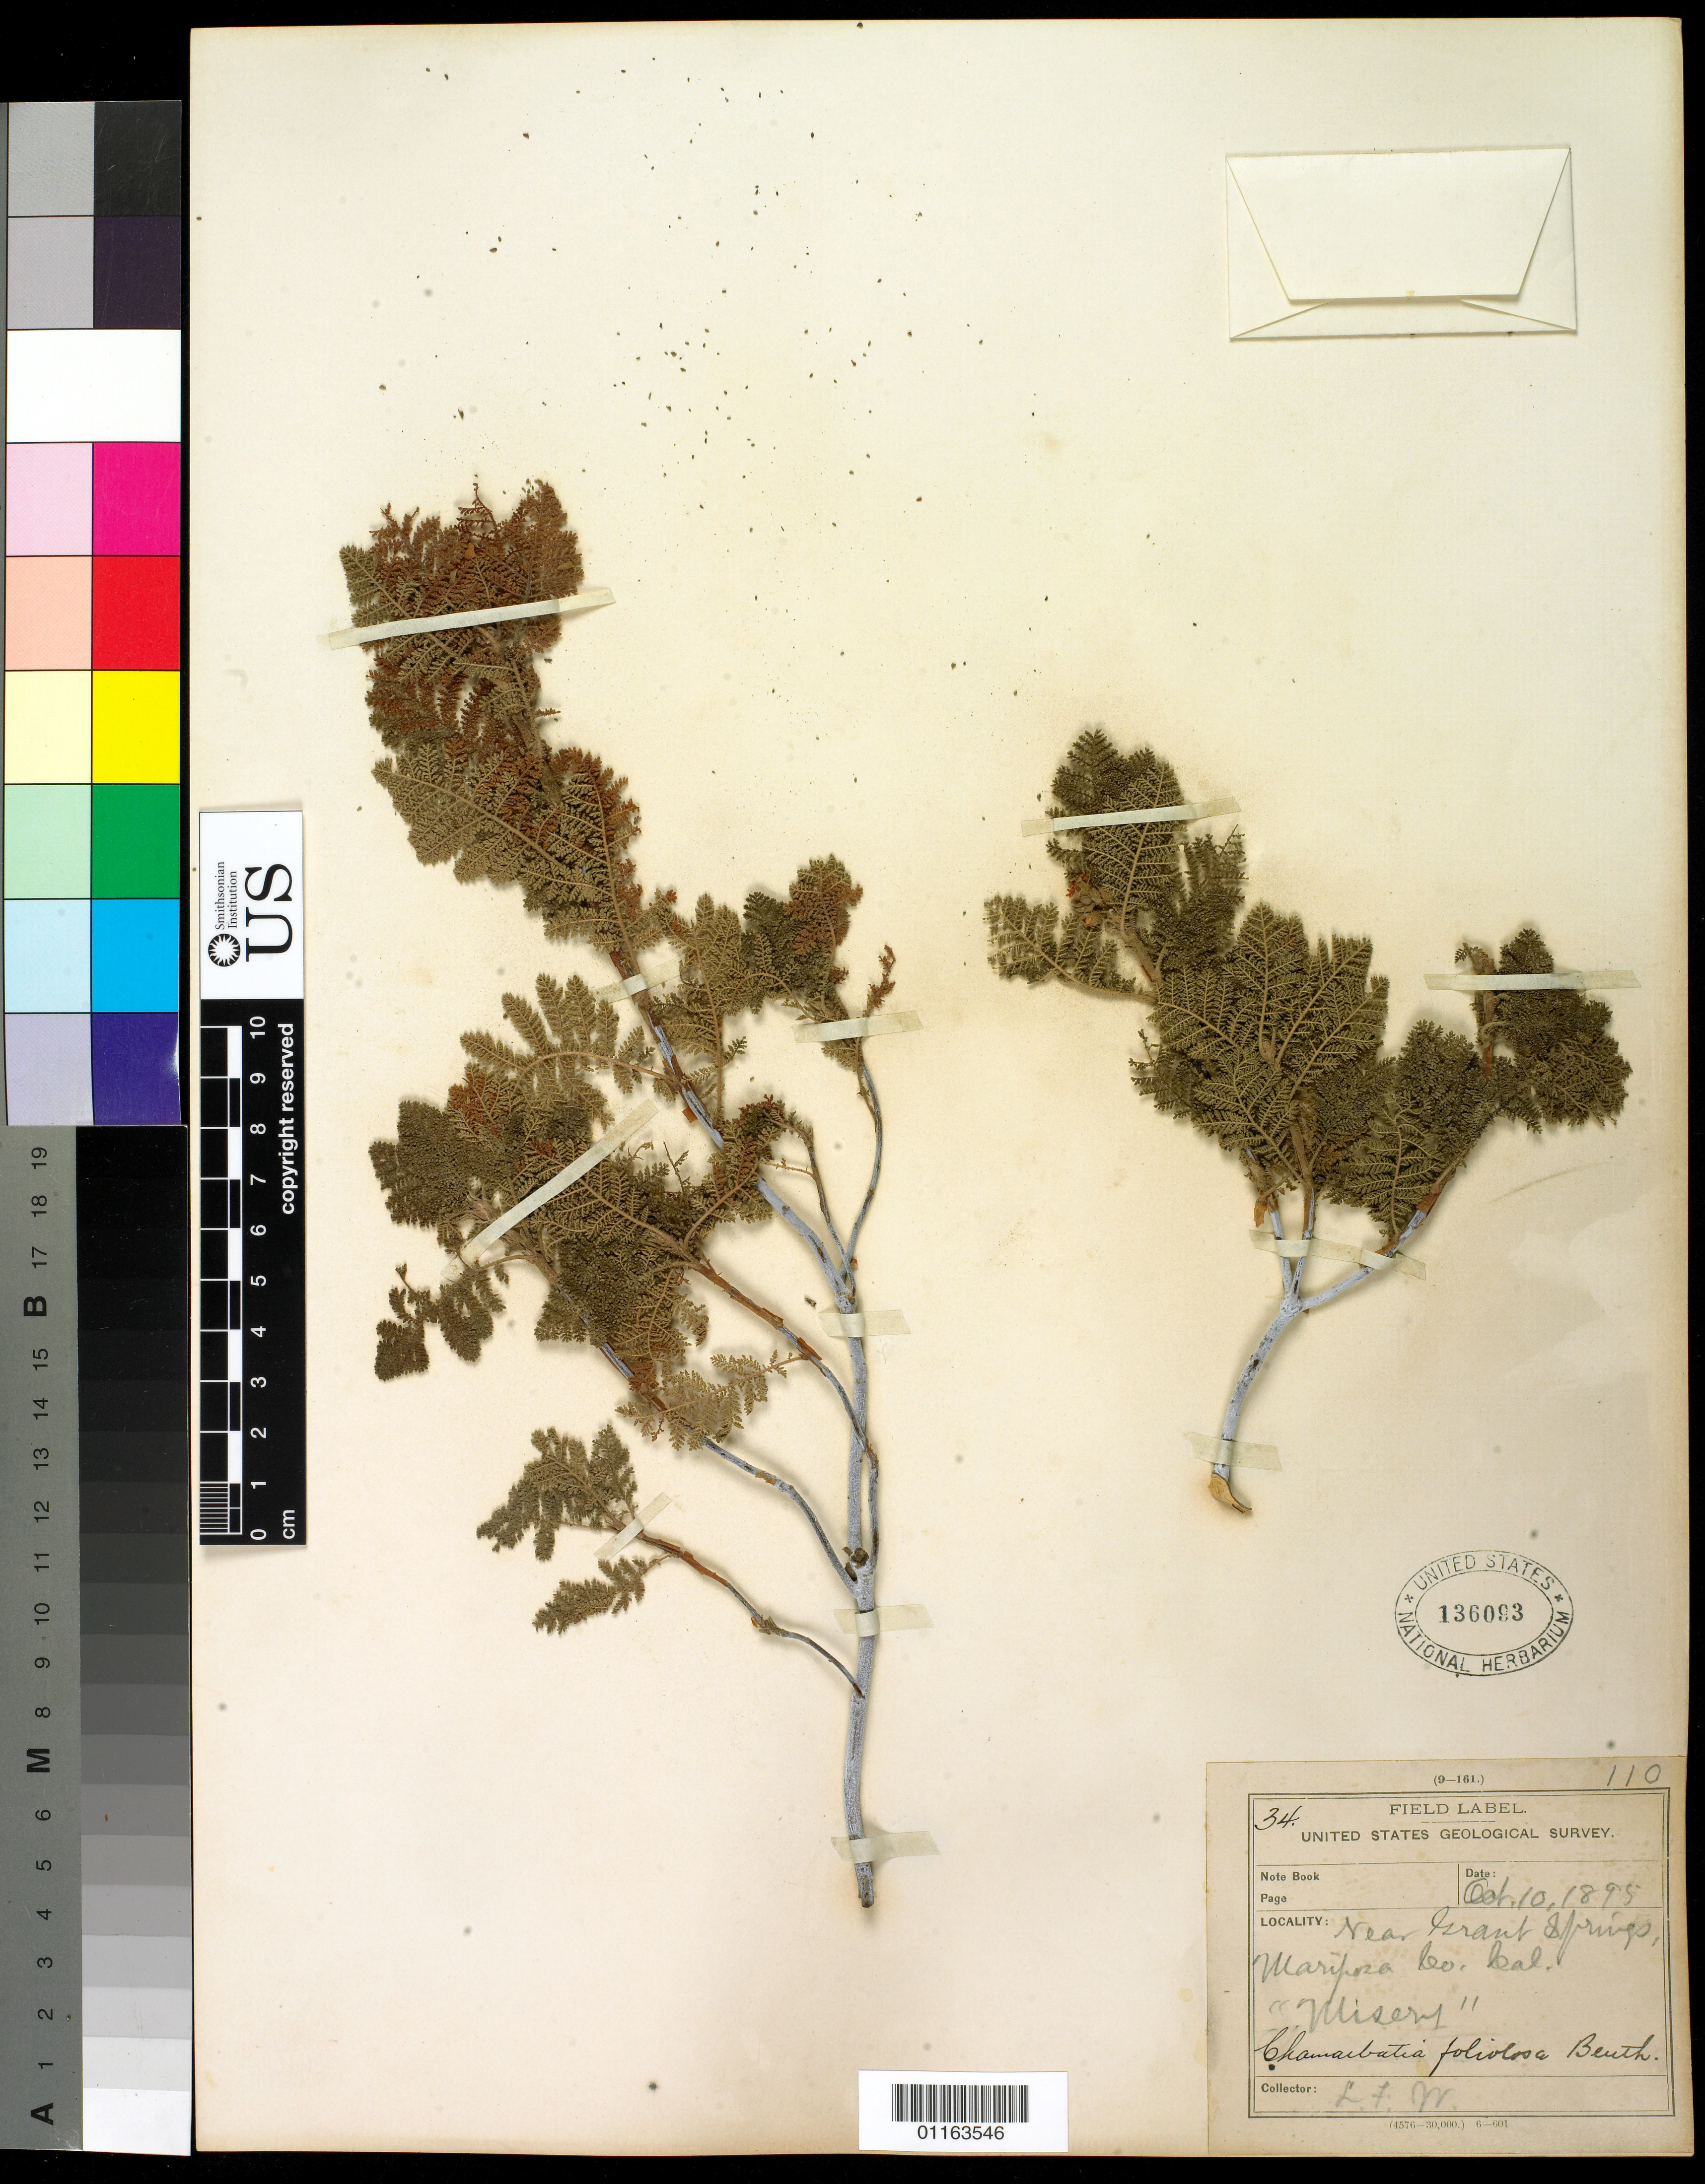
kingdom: Plantae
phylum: Tracheophyta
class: Magnoliopsida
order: Rosales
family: Rosaceae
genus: Chamaebatia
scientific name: Chamaebatia foliolosa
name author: Benth.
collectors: L. F. Ward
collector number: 34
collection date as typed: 10 Oct 1895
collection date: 1895-10-10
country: United States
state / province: California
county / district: Mariposa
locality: Grant Springs.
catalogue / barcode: US 136093